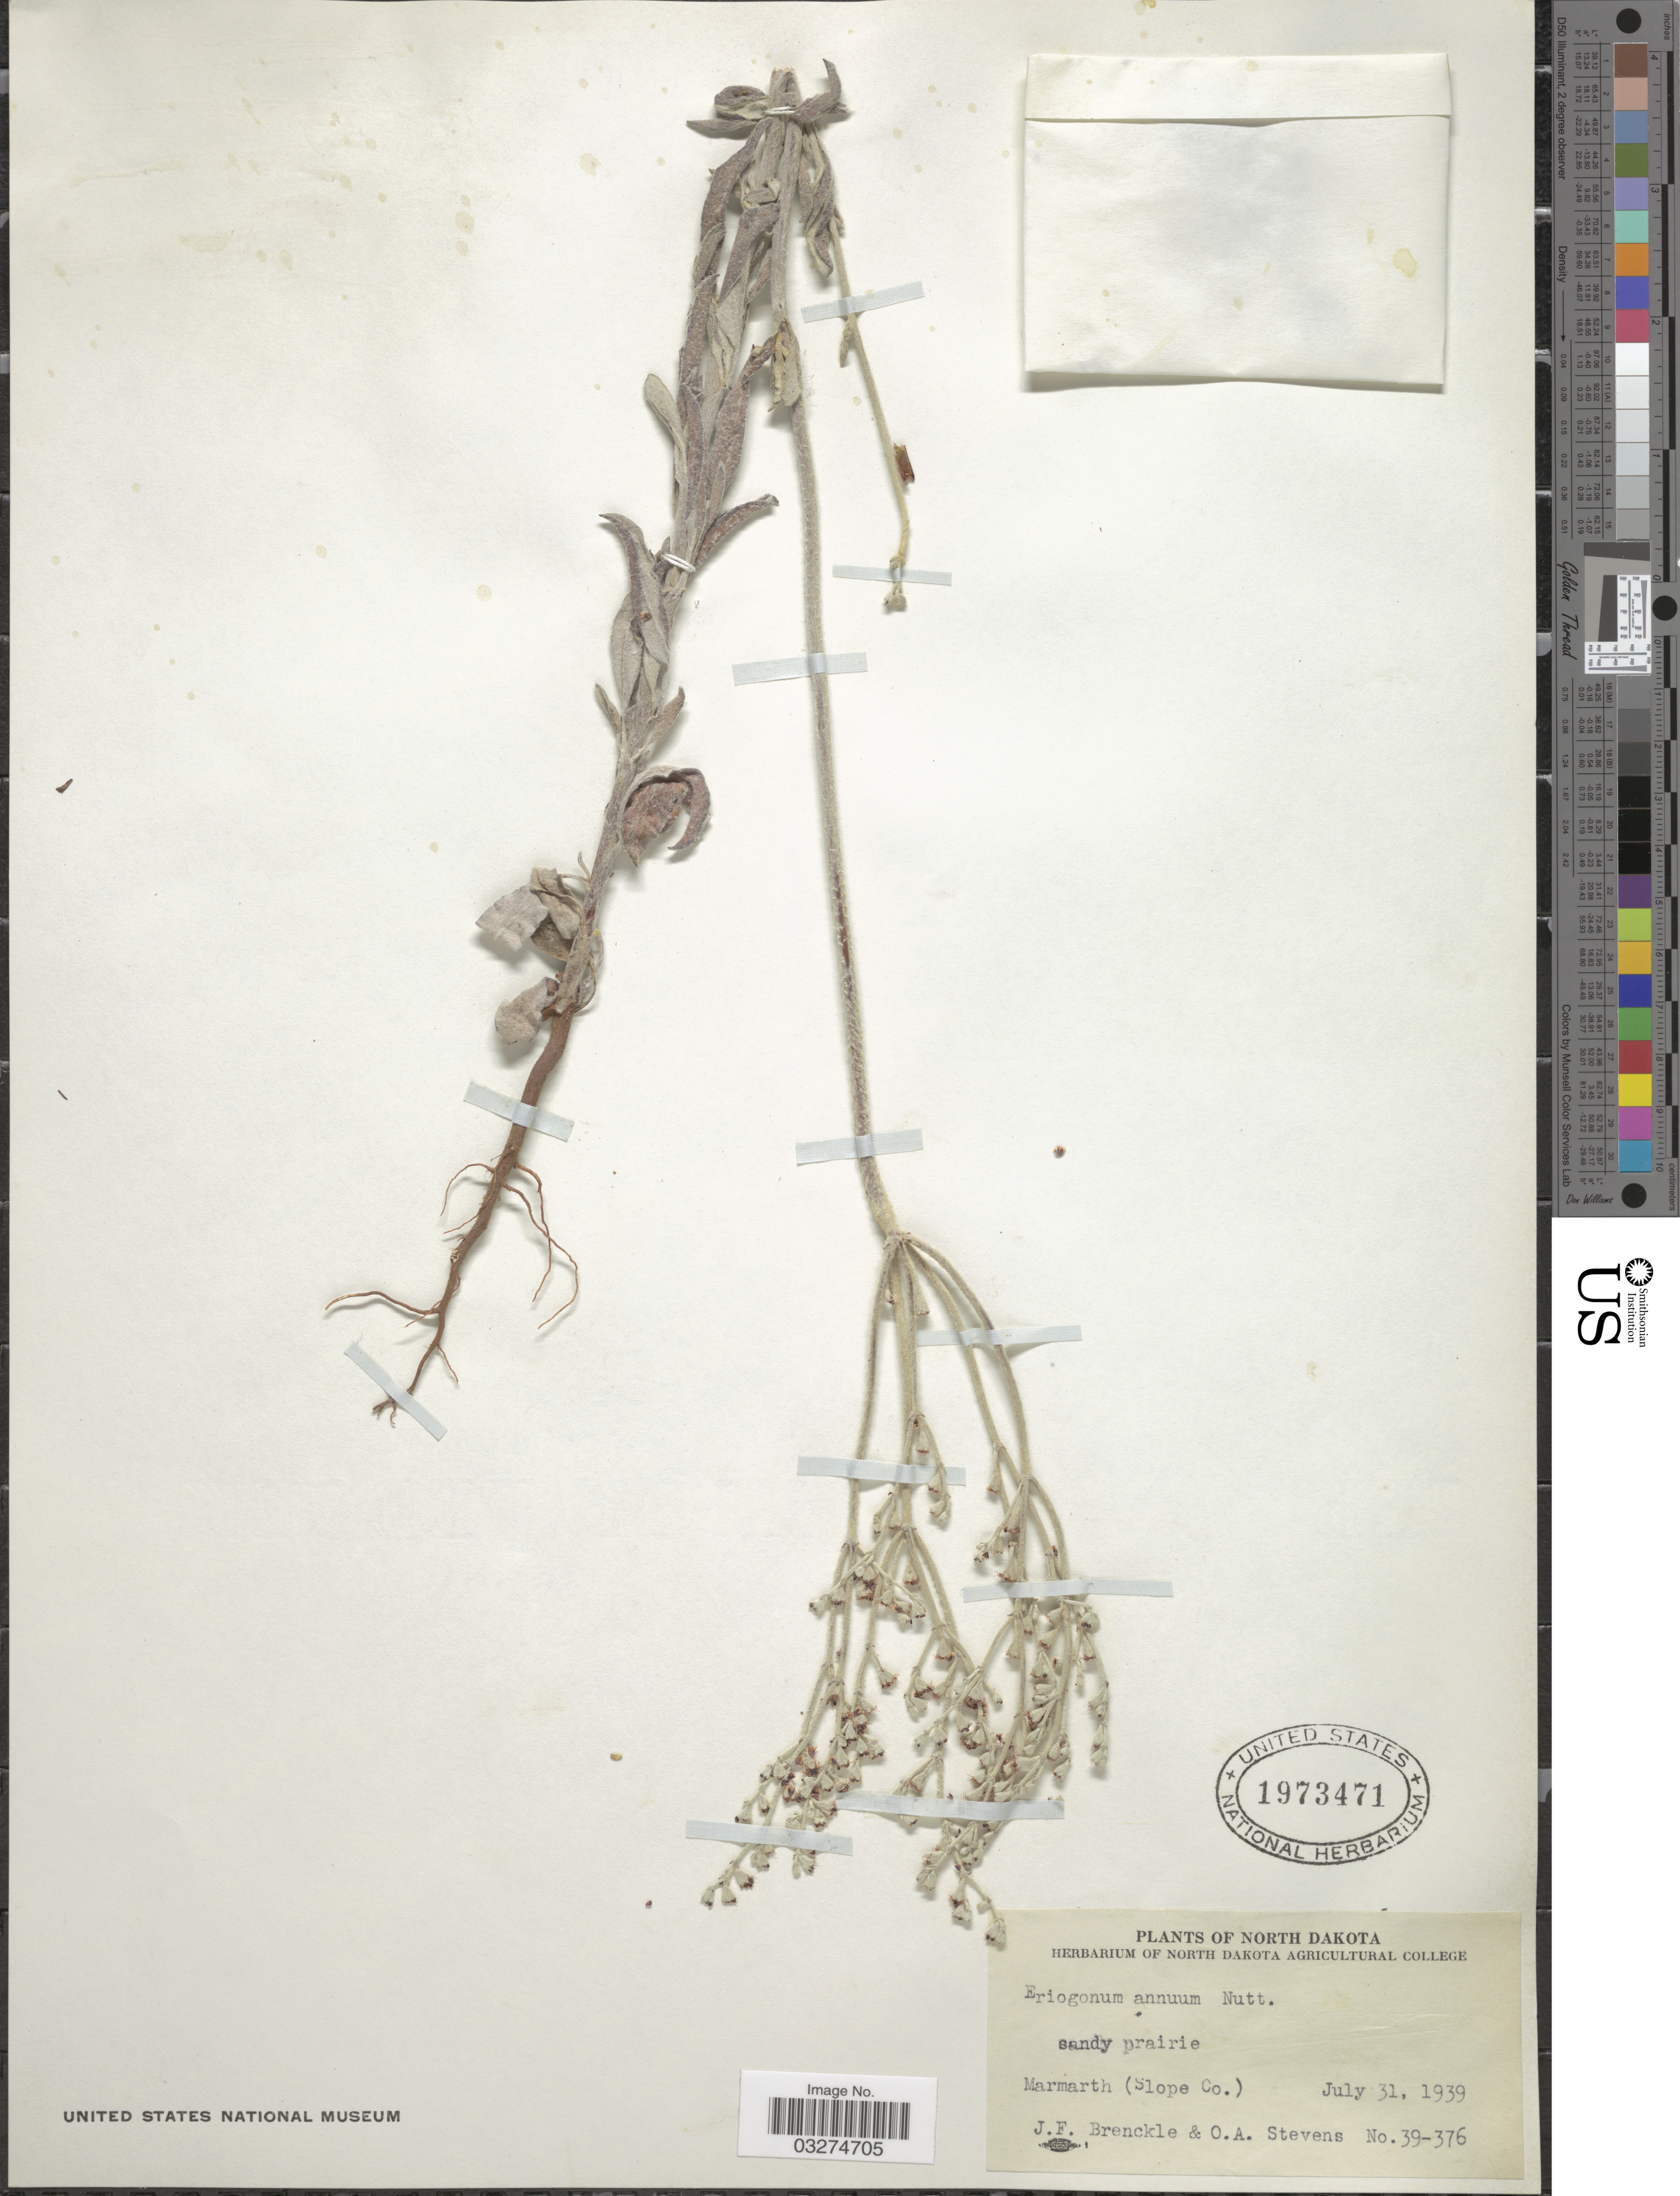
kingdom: Plantae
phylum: Tracheophyta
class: Magnoliopsida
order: Caryophyllales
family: Polygonaceae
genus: Eriogonum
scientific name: Eriogonum annuum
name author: Nutt.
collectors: J. Brenckle & O. A. Stevens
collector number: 39-376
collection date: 1939-07-31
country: United States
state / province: North Dakota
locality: Marmarth (Slope Co.).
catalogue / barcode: US 1973471